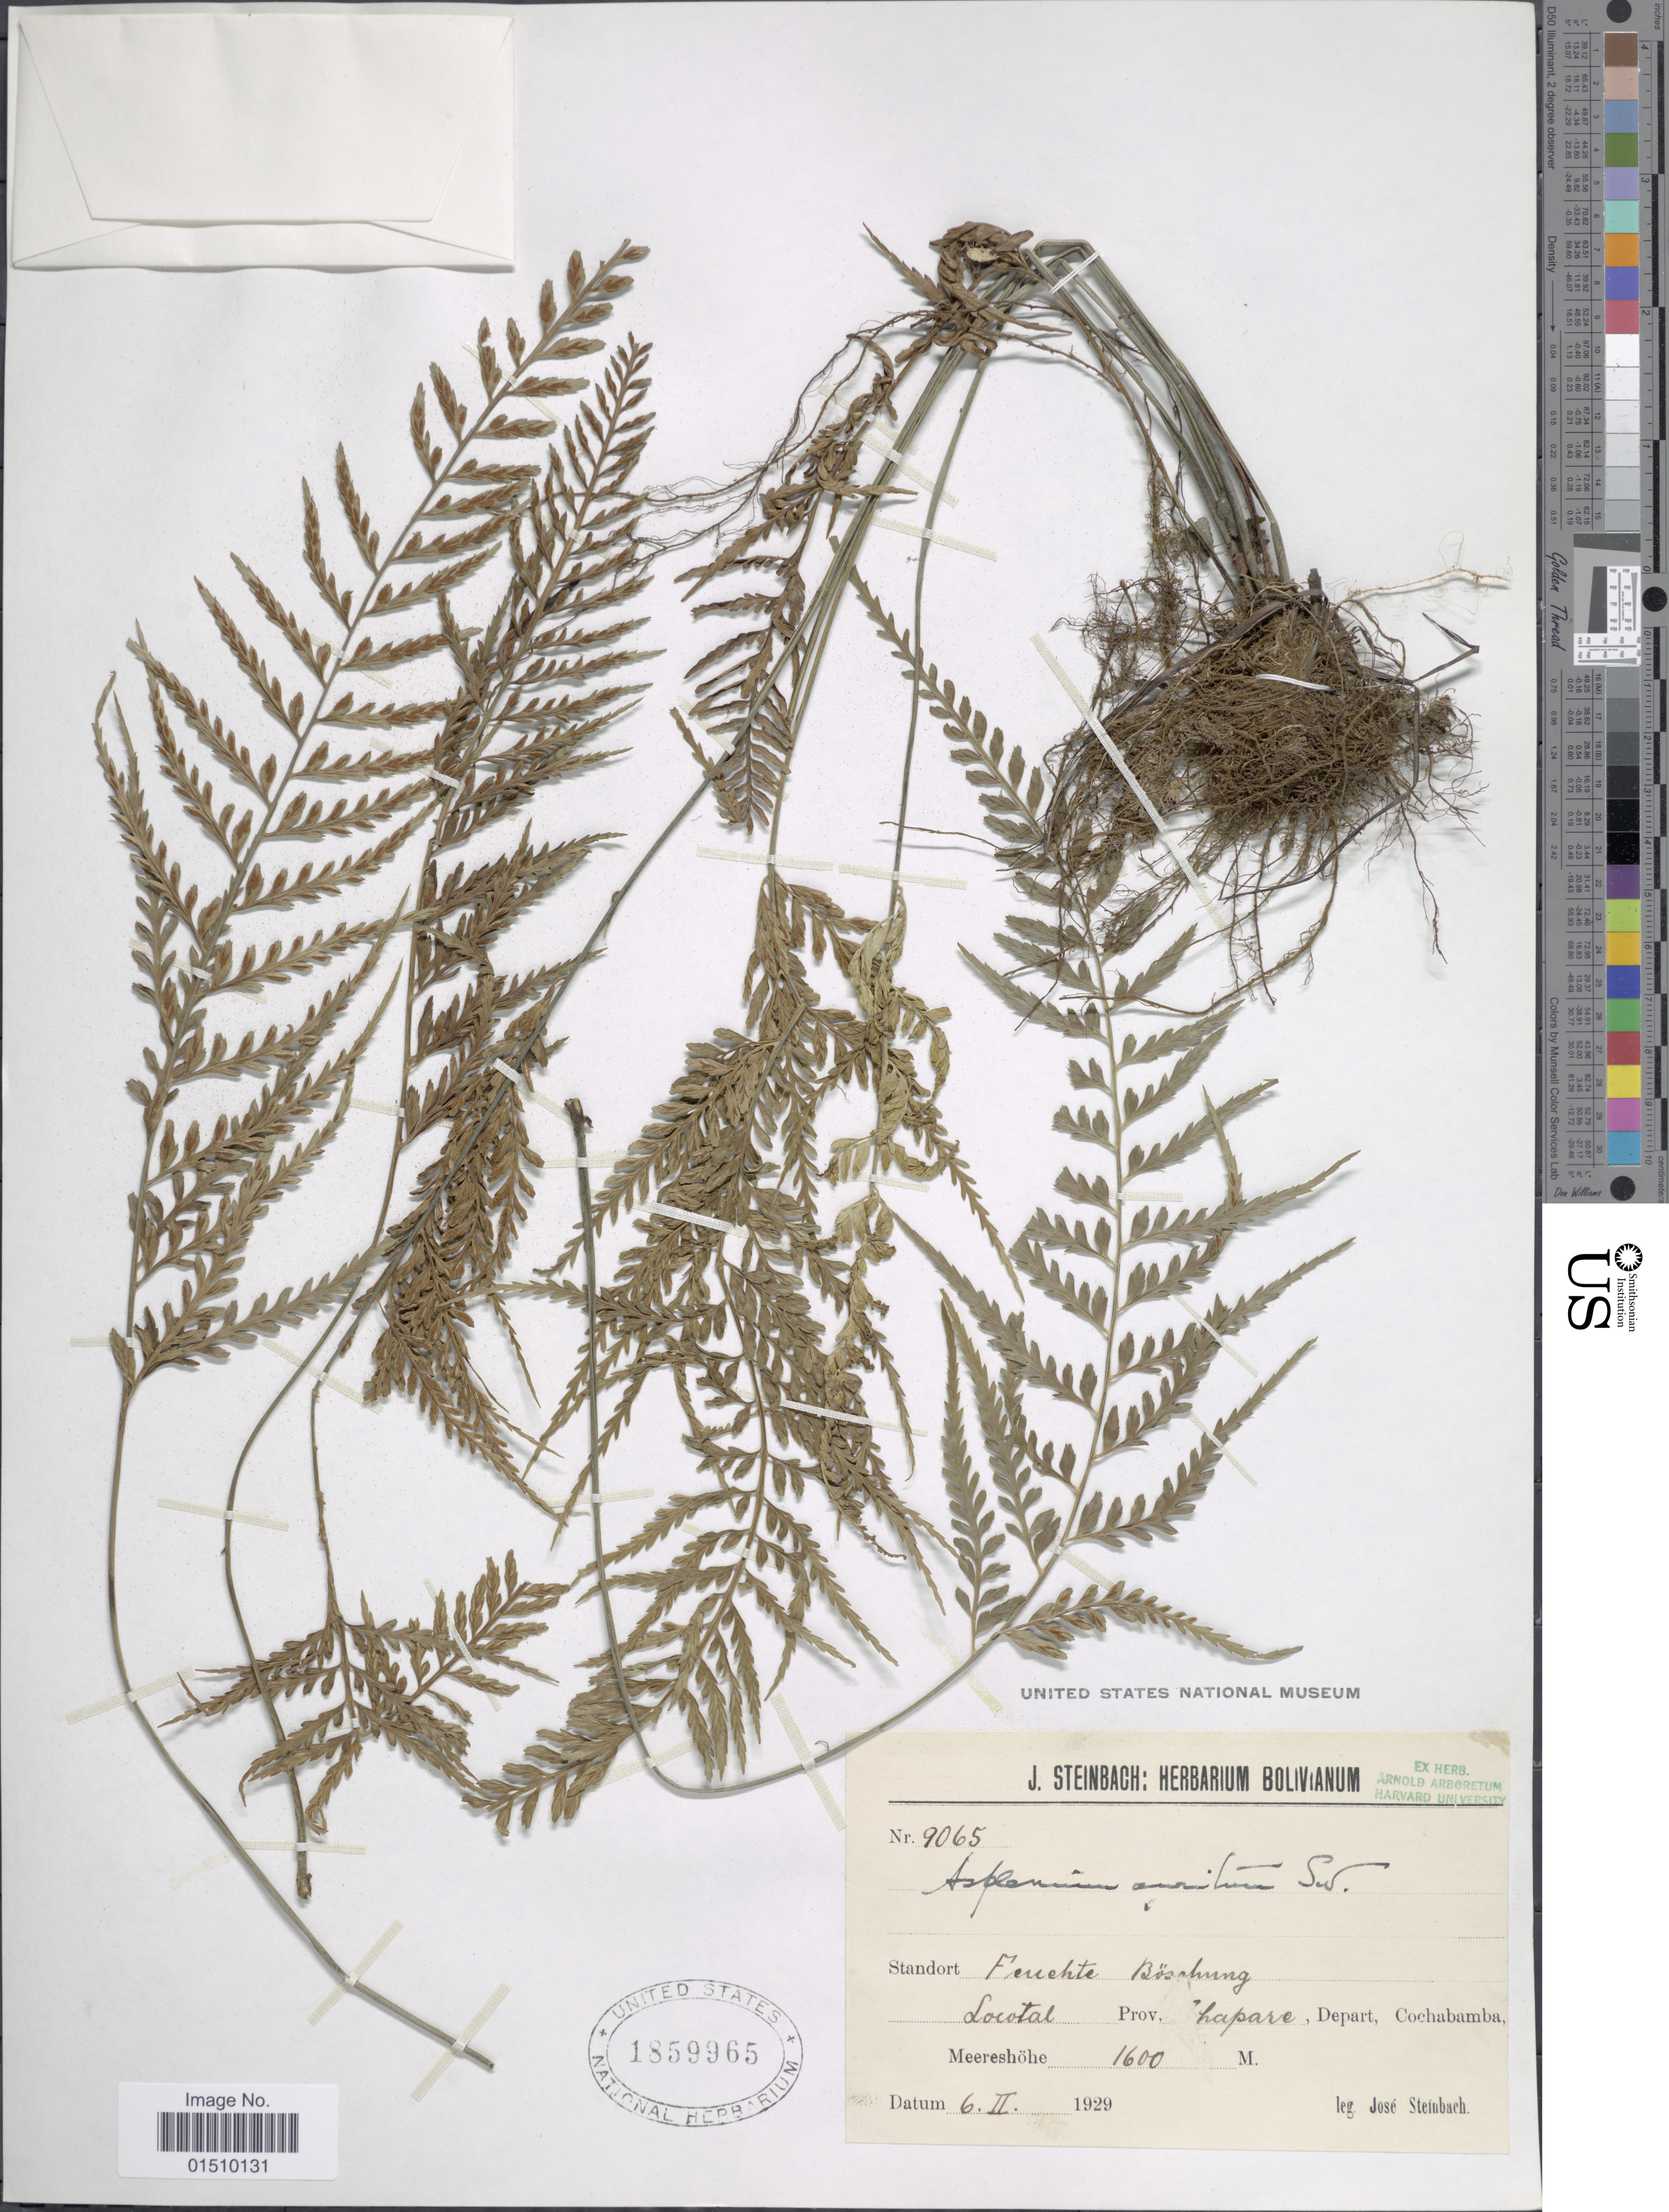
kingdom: Plantae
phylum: Tracheophyta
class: Polypodiopsida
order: Polypodiales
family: Aspleniaceae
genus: Asplenium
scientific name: Asplenium auritum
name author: Sw.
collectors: J. Steinbach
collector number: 9065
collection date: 1929-02-06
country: Bolivia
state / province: Cochabamba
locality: Bolivia, Prov. Lapare, Depart. Cochabamba.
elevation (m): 1600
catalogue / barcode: US 1859965